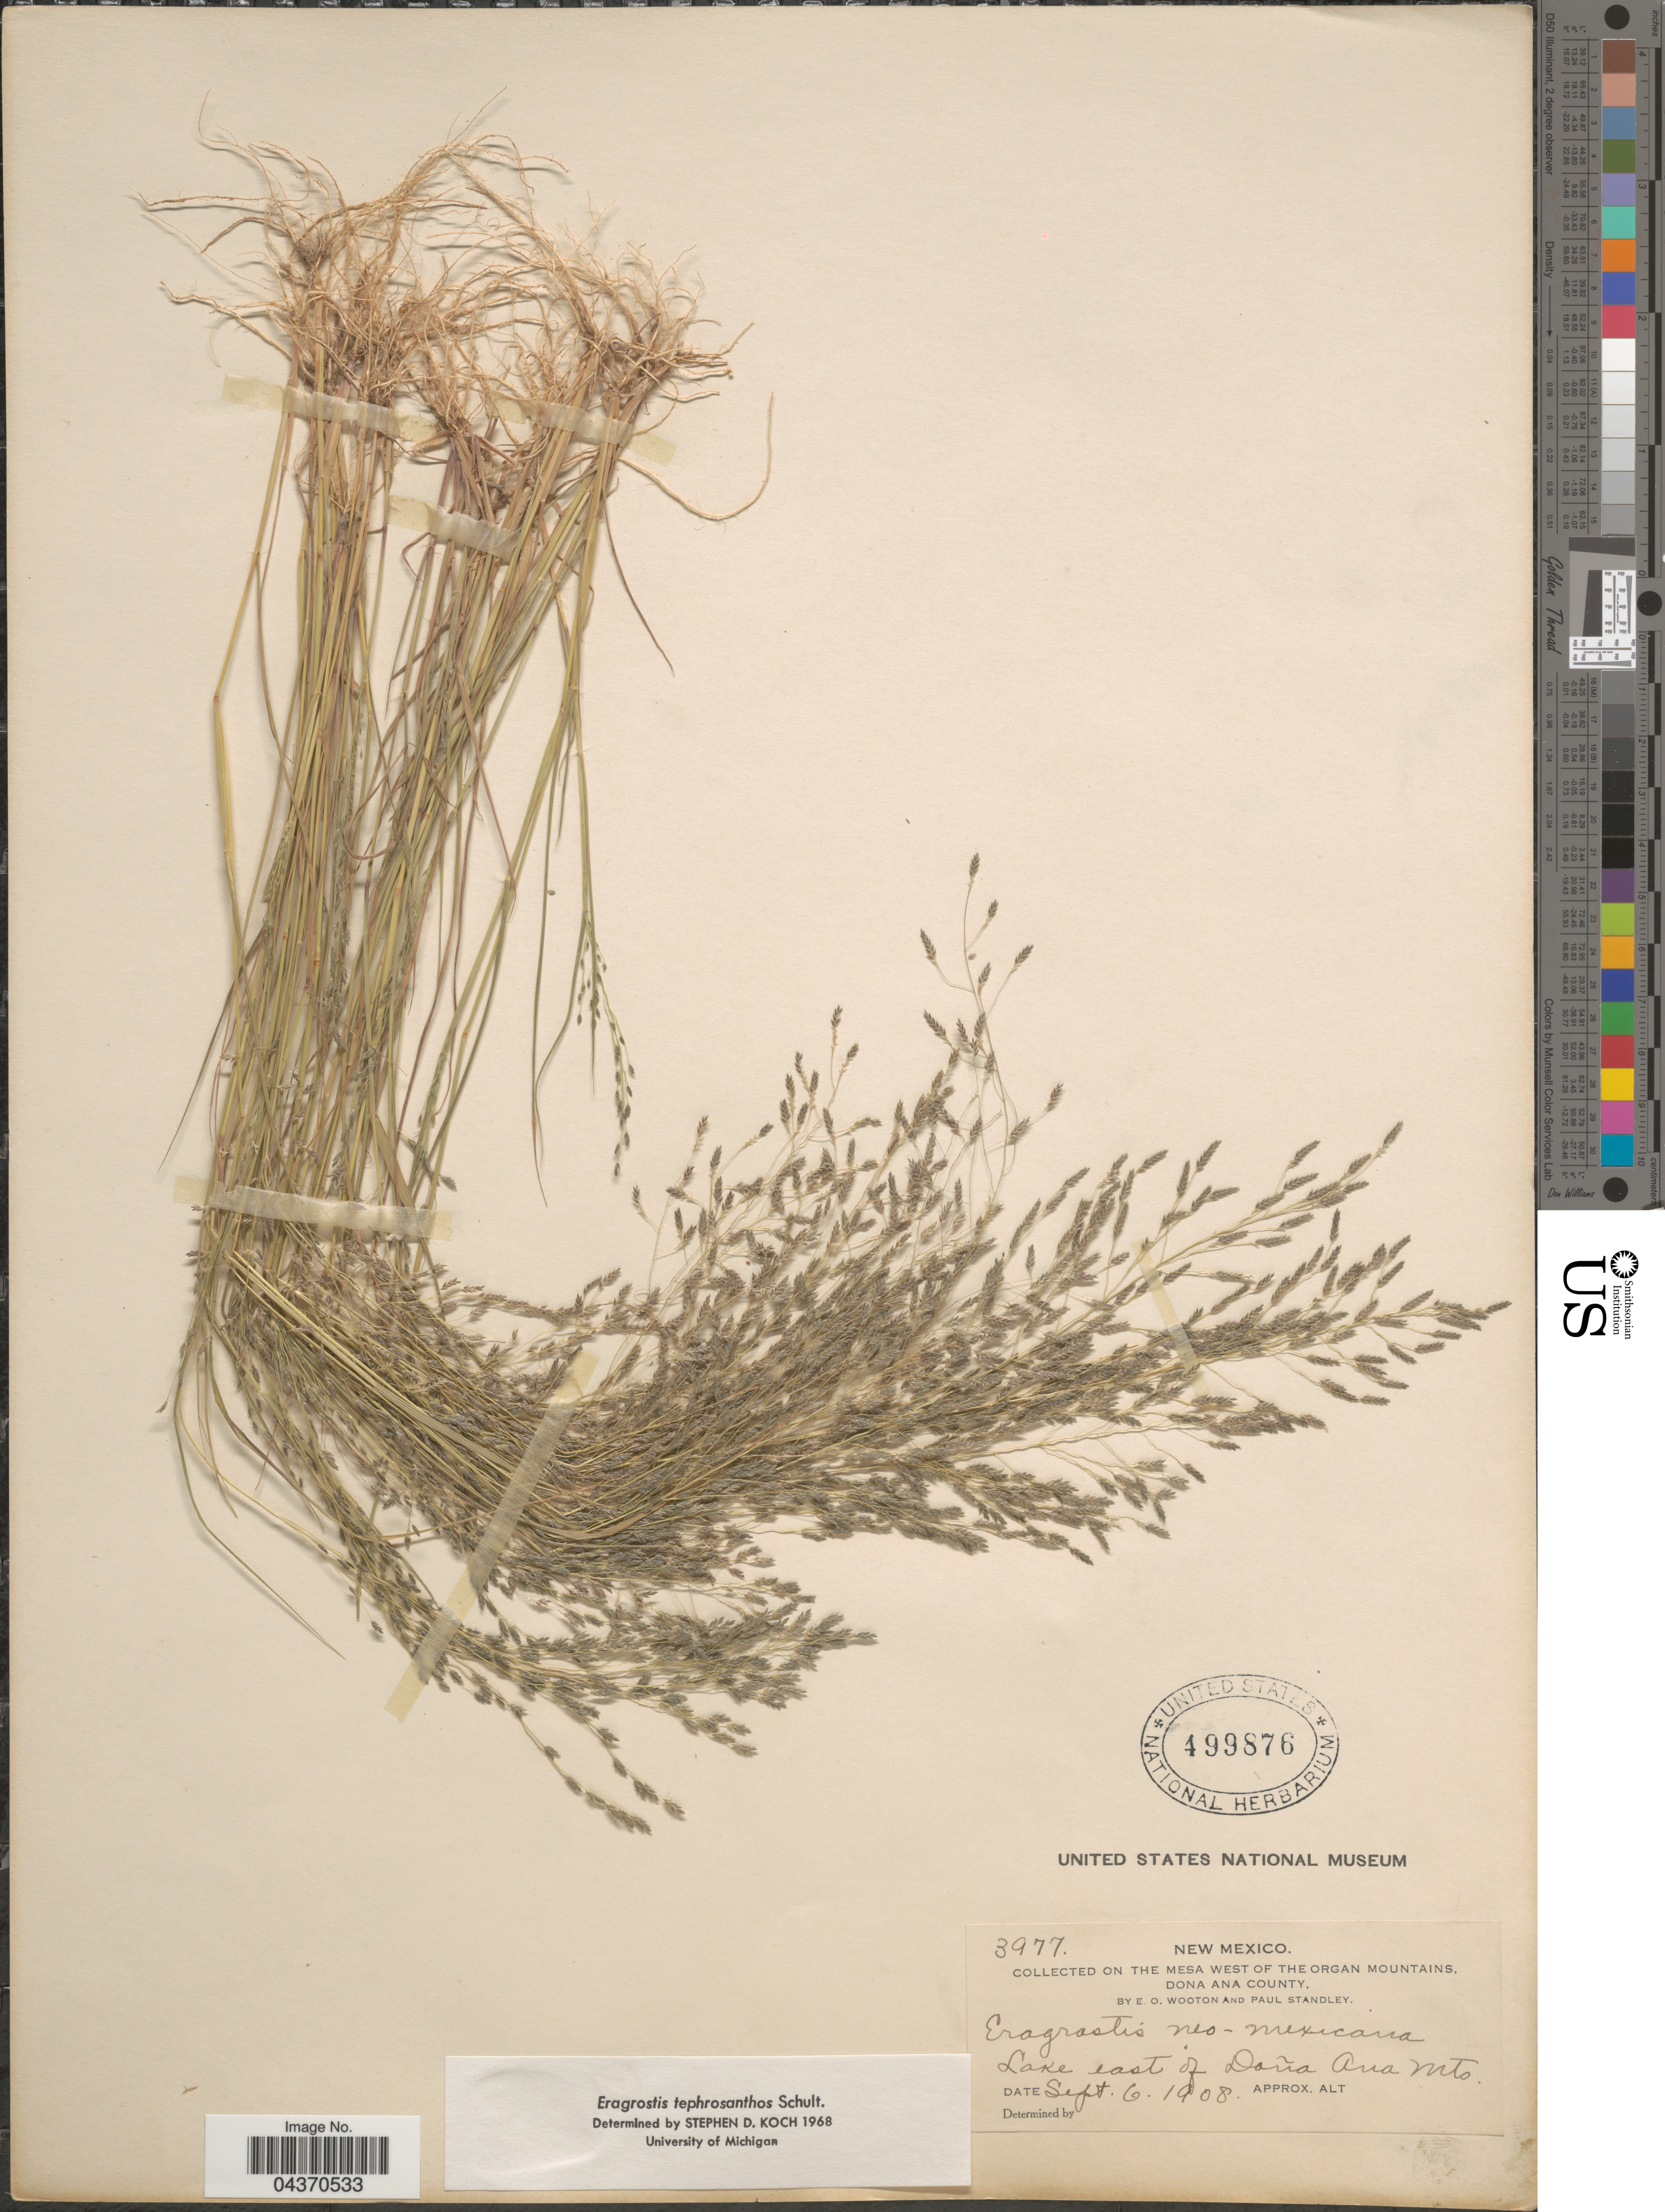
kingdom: Plantae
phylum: Tracheophyta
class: Liliopsida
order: Poales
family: Poaceae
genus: Eragrostis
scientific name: Eragrostis pectinacea var. miserrima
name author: (E. Fourn.) Reeder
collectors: E. O. Wooton & P. C. Standley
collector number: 3977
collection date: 1908-09-06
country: United States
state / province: New Mexico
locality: On the mesa west of the Organ Mountains, Dona Ana County. Lake east of Doña Ana Mts.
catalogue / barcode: US 499876